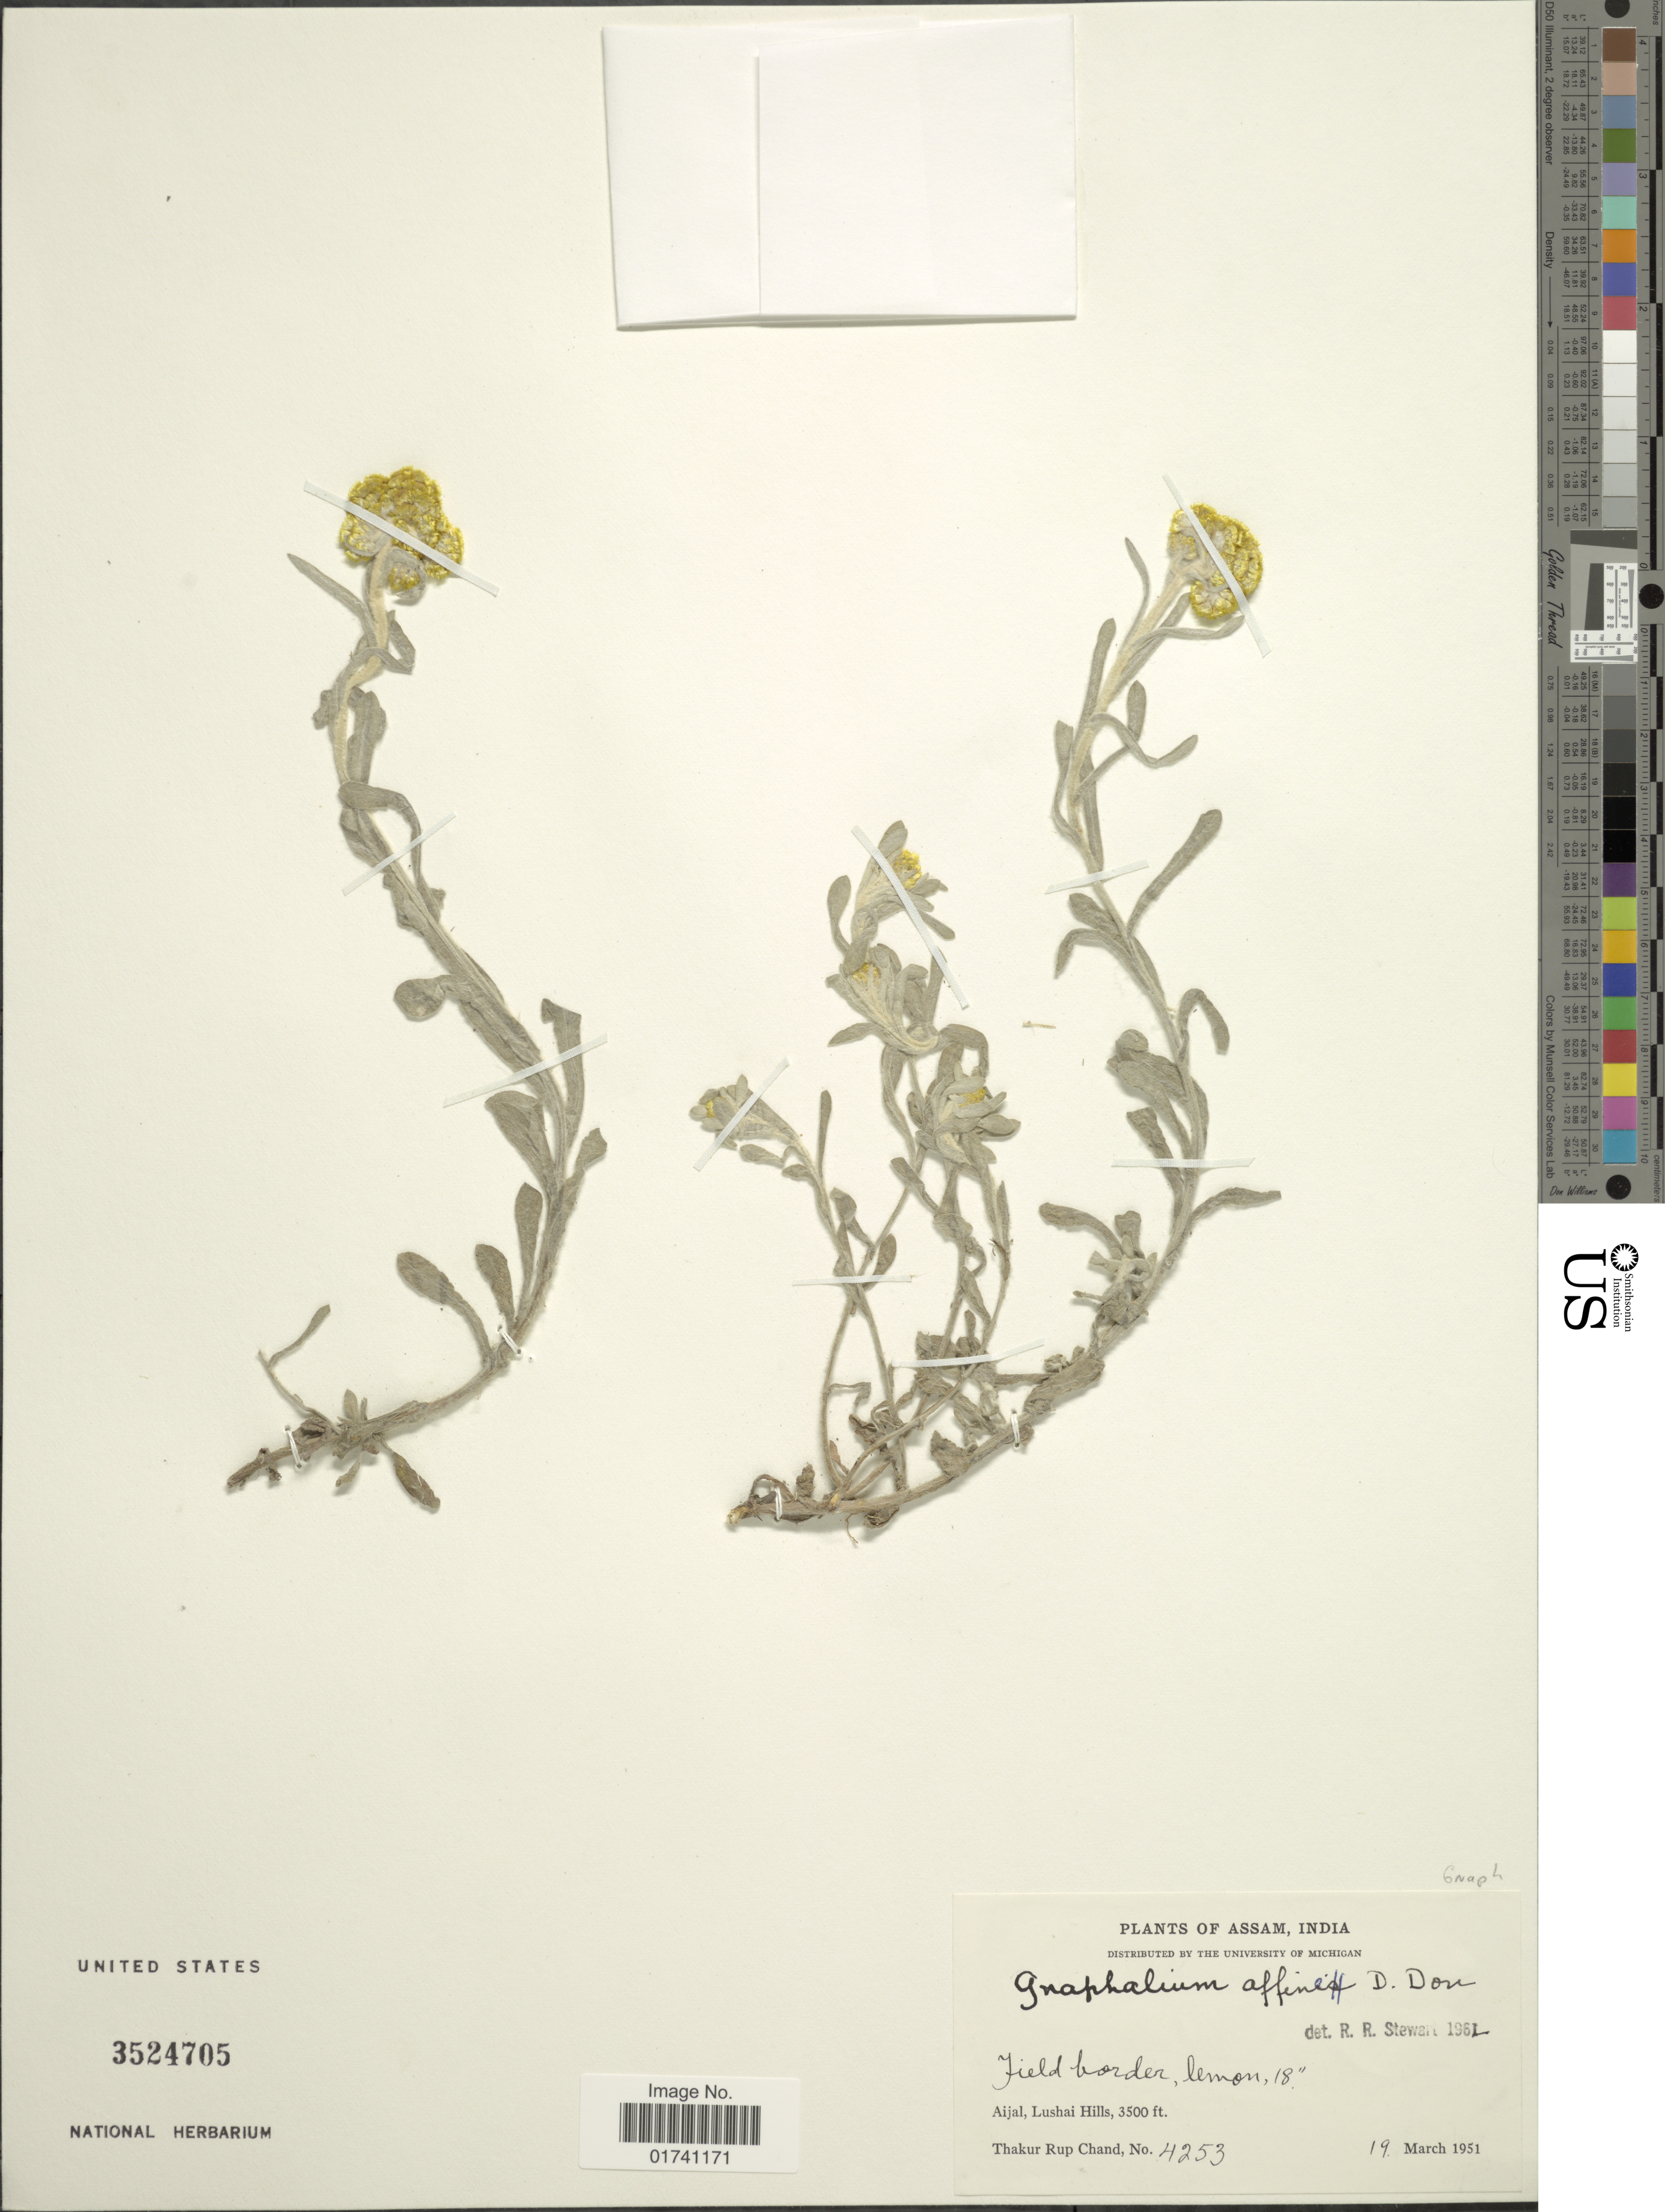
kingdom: Plantae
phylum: Tracheophyta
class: Magnoliopsida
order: Asterales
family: Asteraceae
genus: Laphangium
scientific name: Laphangium affine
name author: (D. Don) Tzvelev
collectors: T. R. Chand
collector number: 4253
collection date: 1951-03-19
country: India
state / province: Assam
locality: Aijal, Lushai Hills.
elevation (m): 1067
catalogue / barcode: US 3524705